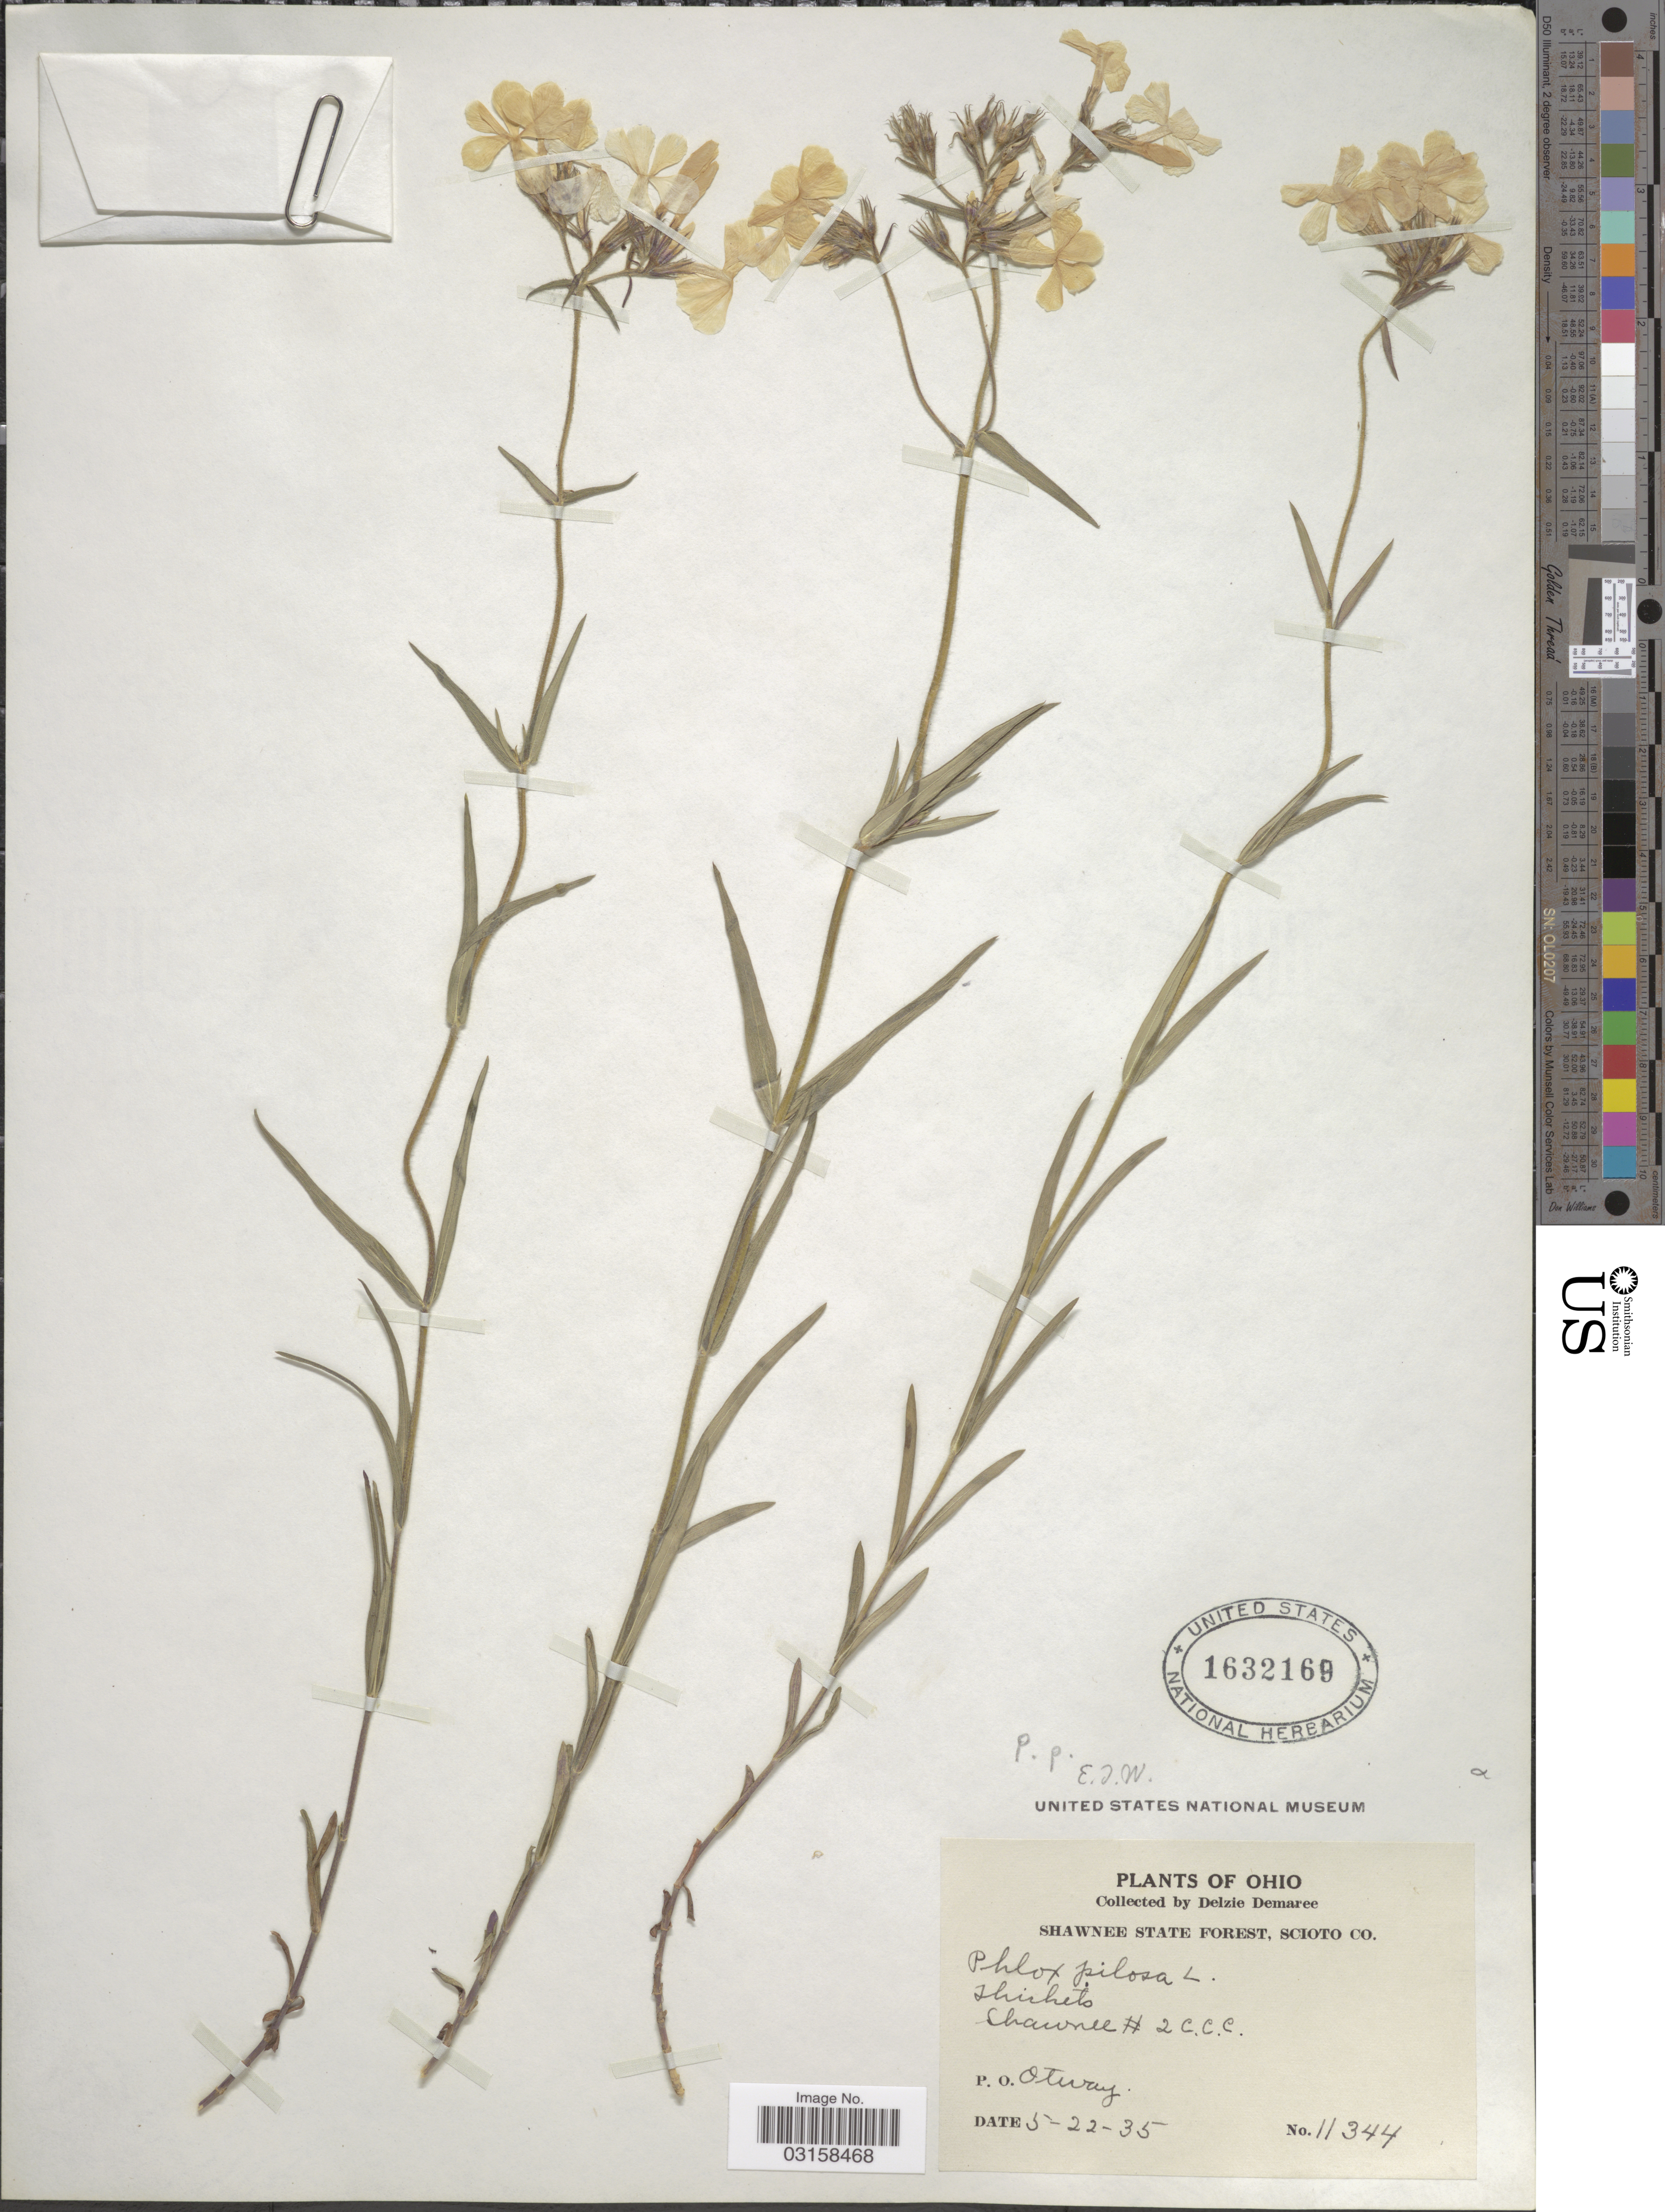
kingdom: Plantae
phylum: Tracheophyta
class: Magnoliopsida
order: Ericales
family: Polemoniaceae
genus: Phlox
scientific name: Phlox pilosa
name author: L.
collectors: D. Demaree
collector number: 11344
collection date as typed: Transcribed d/m/y: 22/5/35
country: United States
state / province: Ohio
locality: Shawnee State Forest, Scioto Co. Shawnee # 2 C. C. C. P. O. Otway.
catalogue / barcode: US 1632169